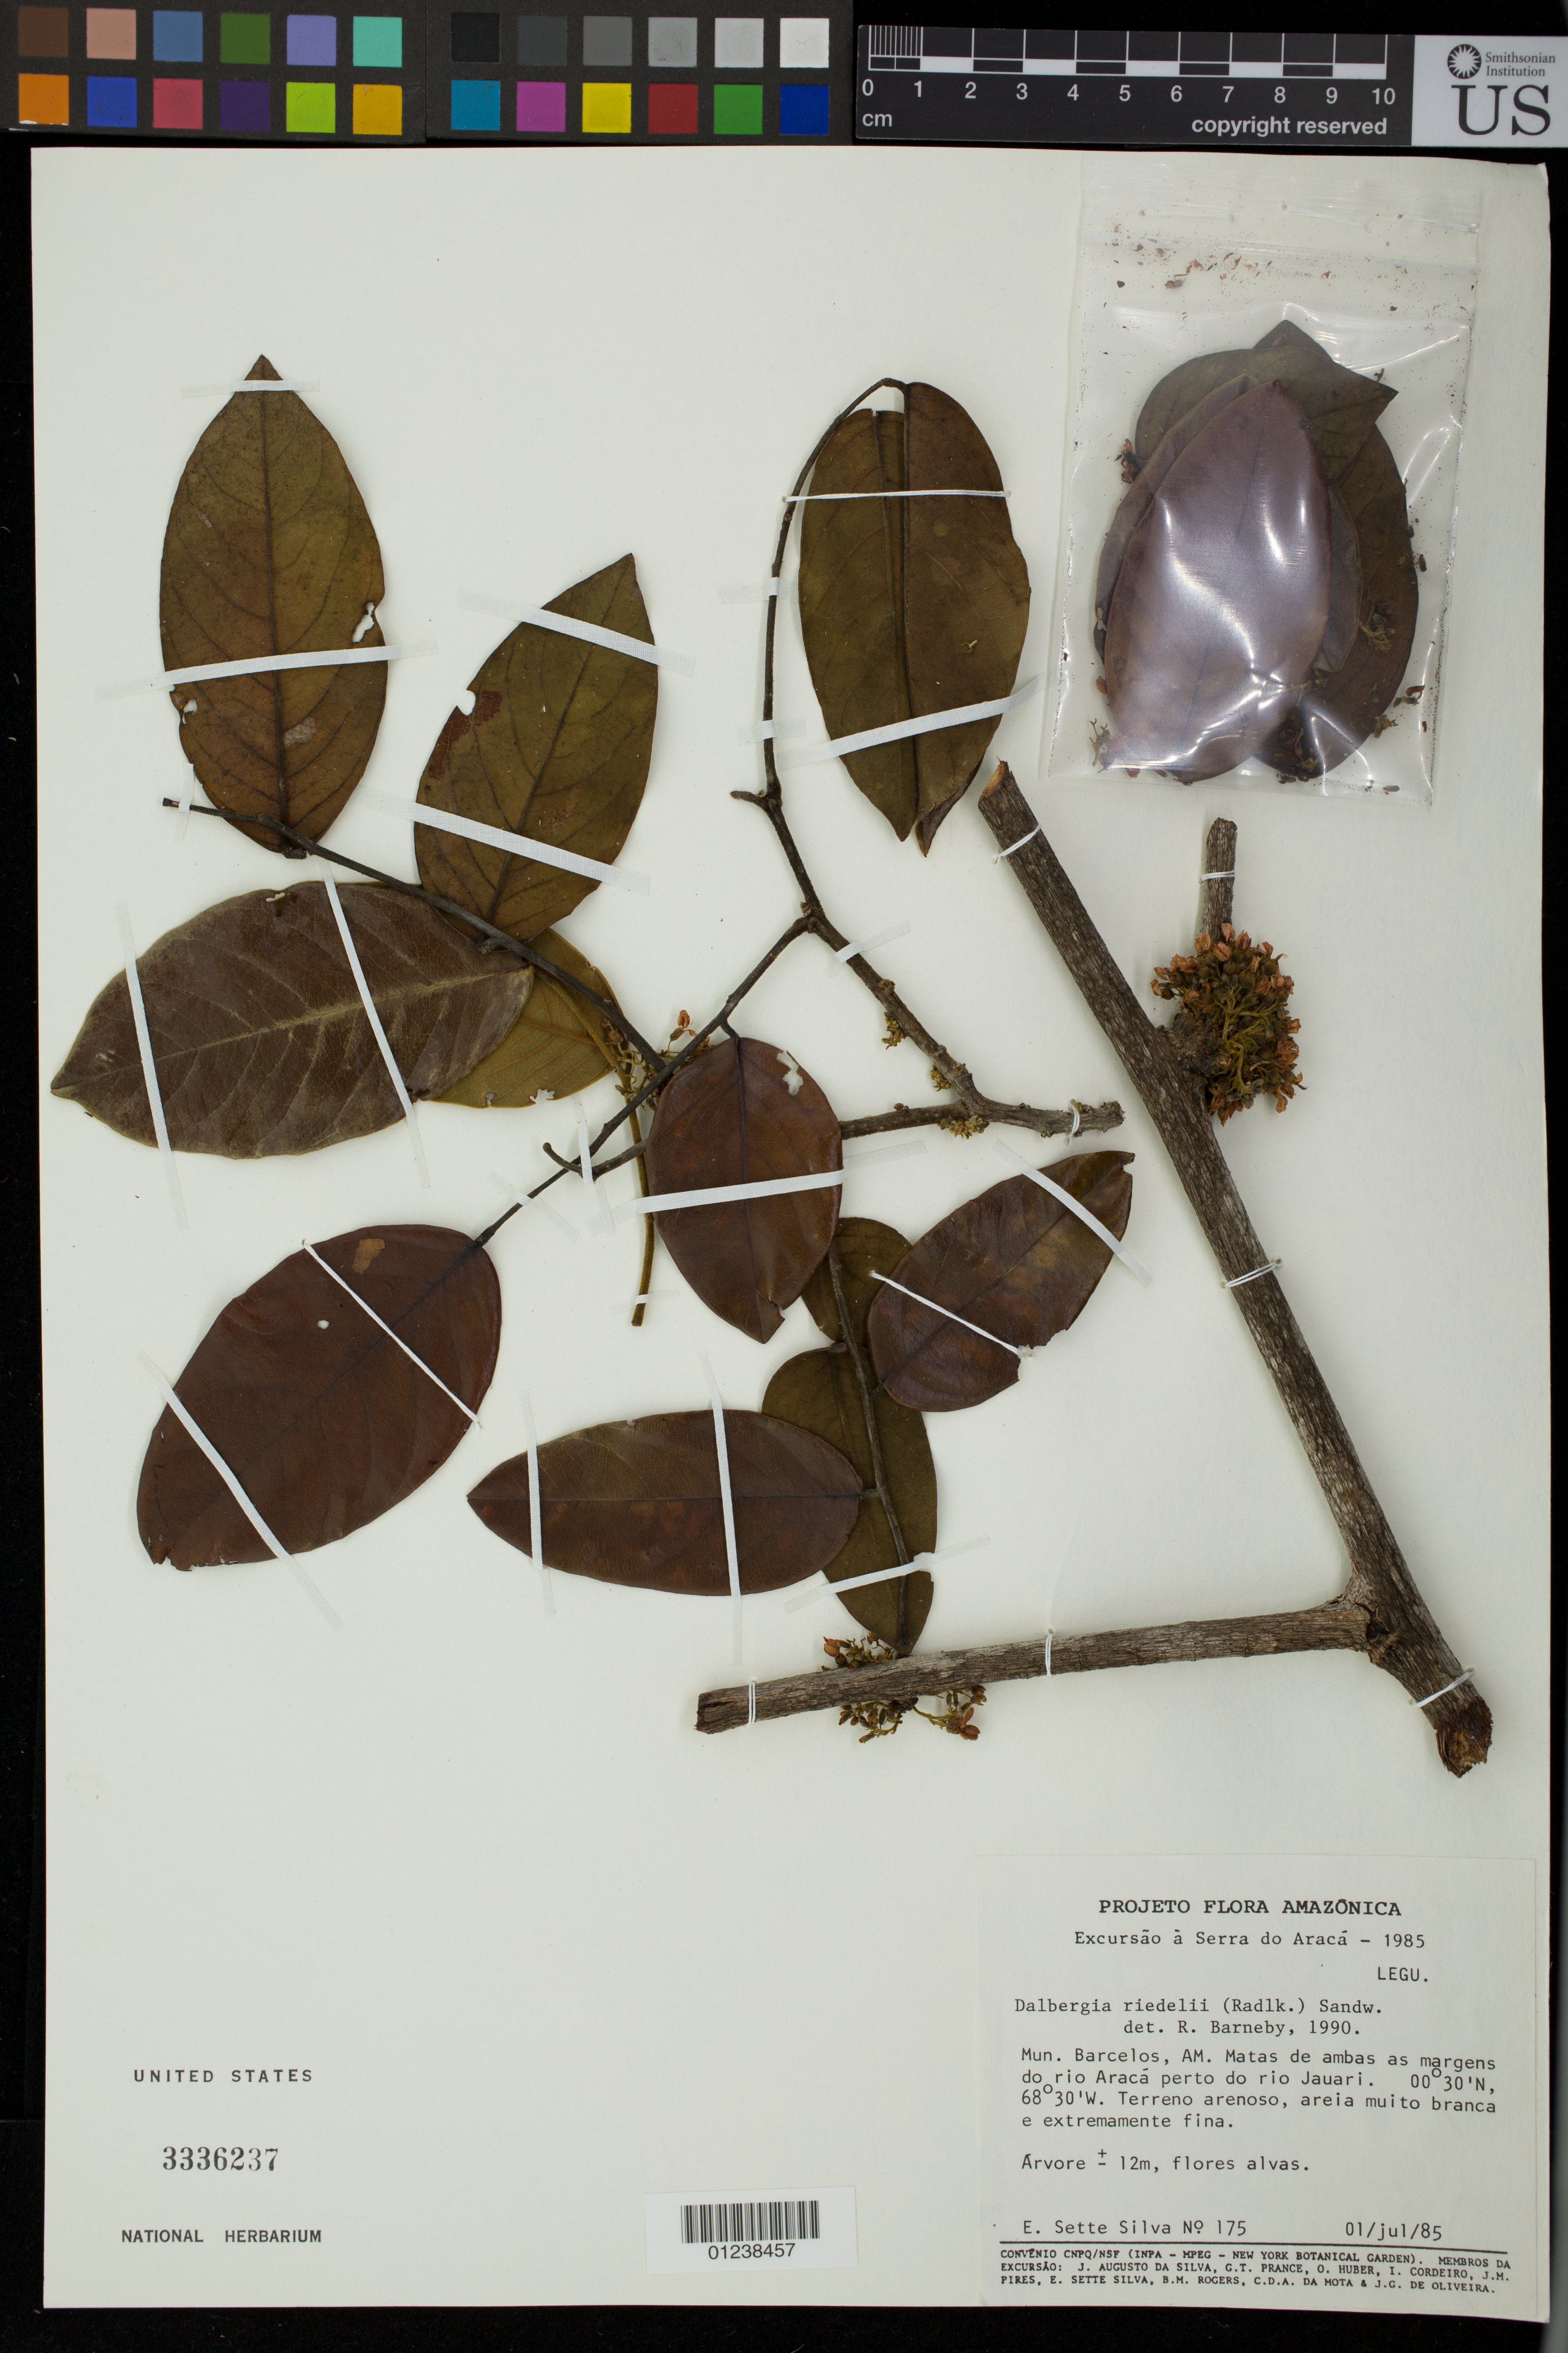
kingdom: Plantae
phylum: Tracheophyta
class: Magnoliopsida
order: Fabales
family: Fabaceae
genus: Dalbergia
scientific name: Dalbergia riedelii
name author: (Benth.) Sandwith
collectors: E. L. Sette Silva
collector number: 175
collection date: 1985-07-01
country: Brazil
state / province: Amazonas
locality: Mun. Barcelos, AM. Matas de ambas as margens do rio Araca perto do rio Jauari.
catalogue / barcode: US 3336237